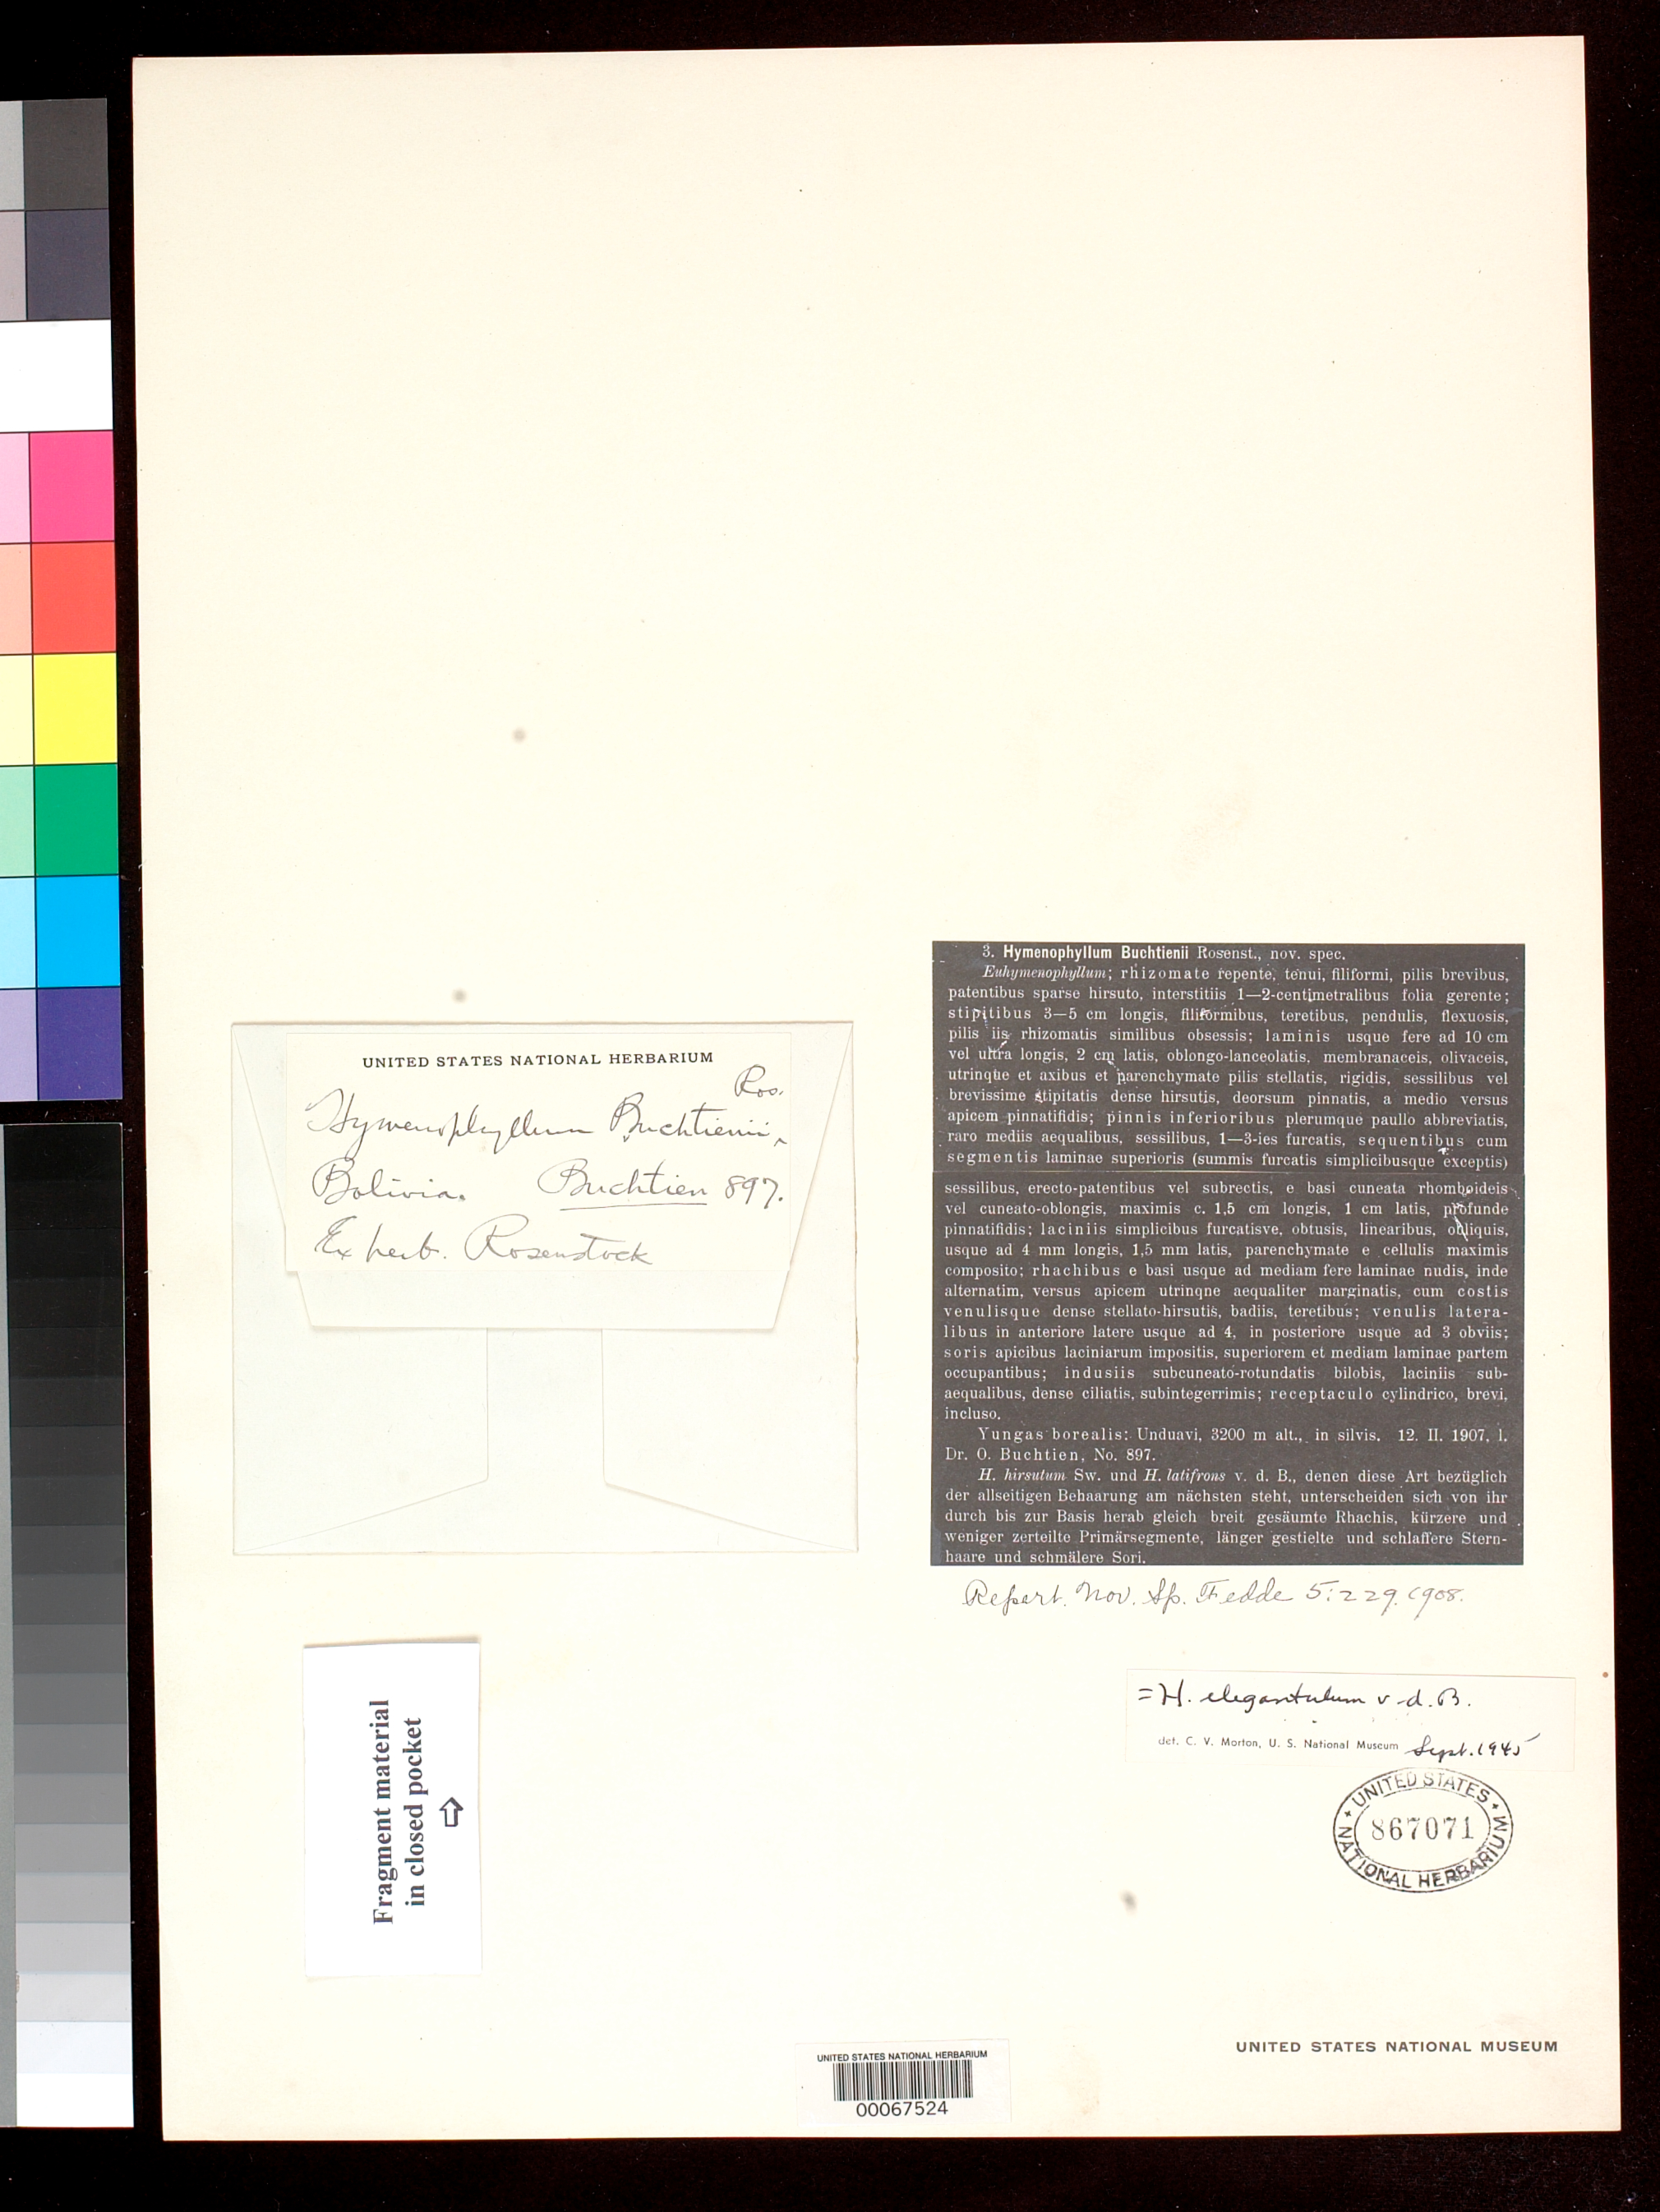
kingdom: Plantae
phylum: Tracheophyta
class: Polypodiopsida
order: Hymenophyllales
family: Hymenophyllaceae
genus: Hymenophyllum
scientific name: Hymenophyllum buchtienii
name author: Rosenst.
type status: Isotype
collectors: O. Buchtien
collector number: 897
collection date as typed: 12 Feb 1907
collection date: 1907-02-12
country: Bolivia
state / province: La Paz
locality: Yungas, Unduavi.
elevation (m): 3200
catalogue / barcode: US 867071